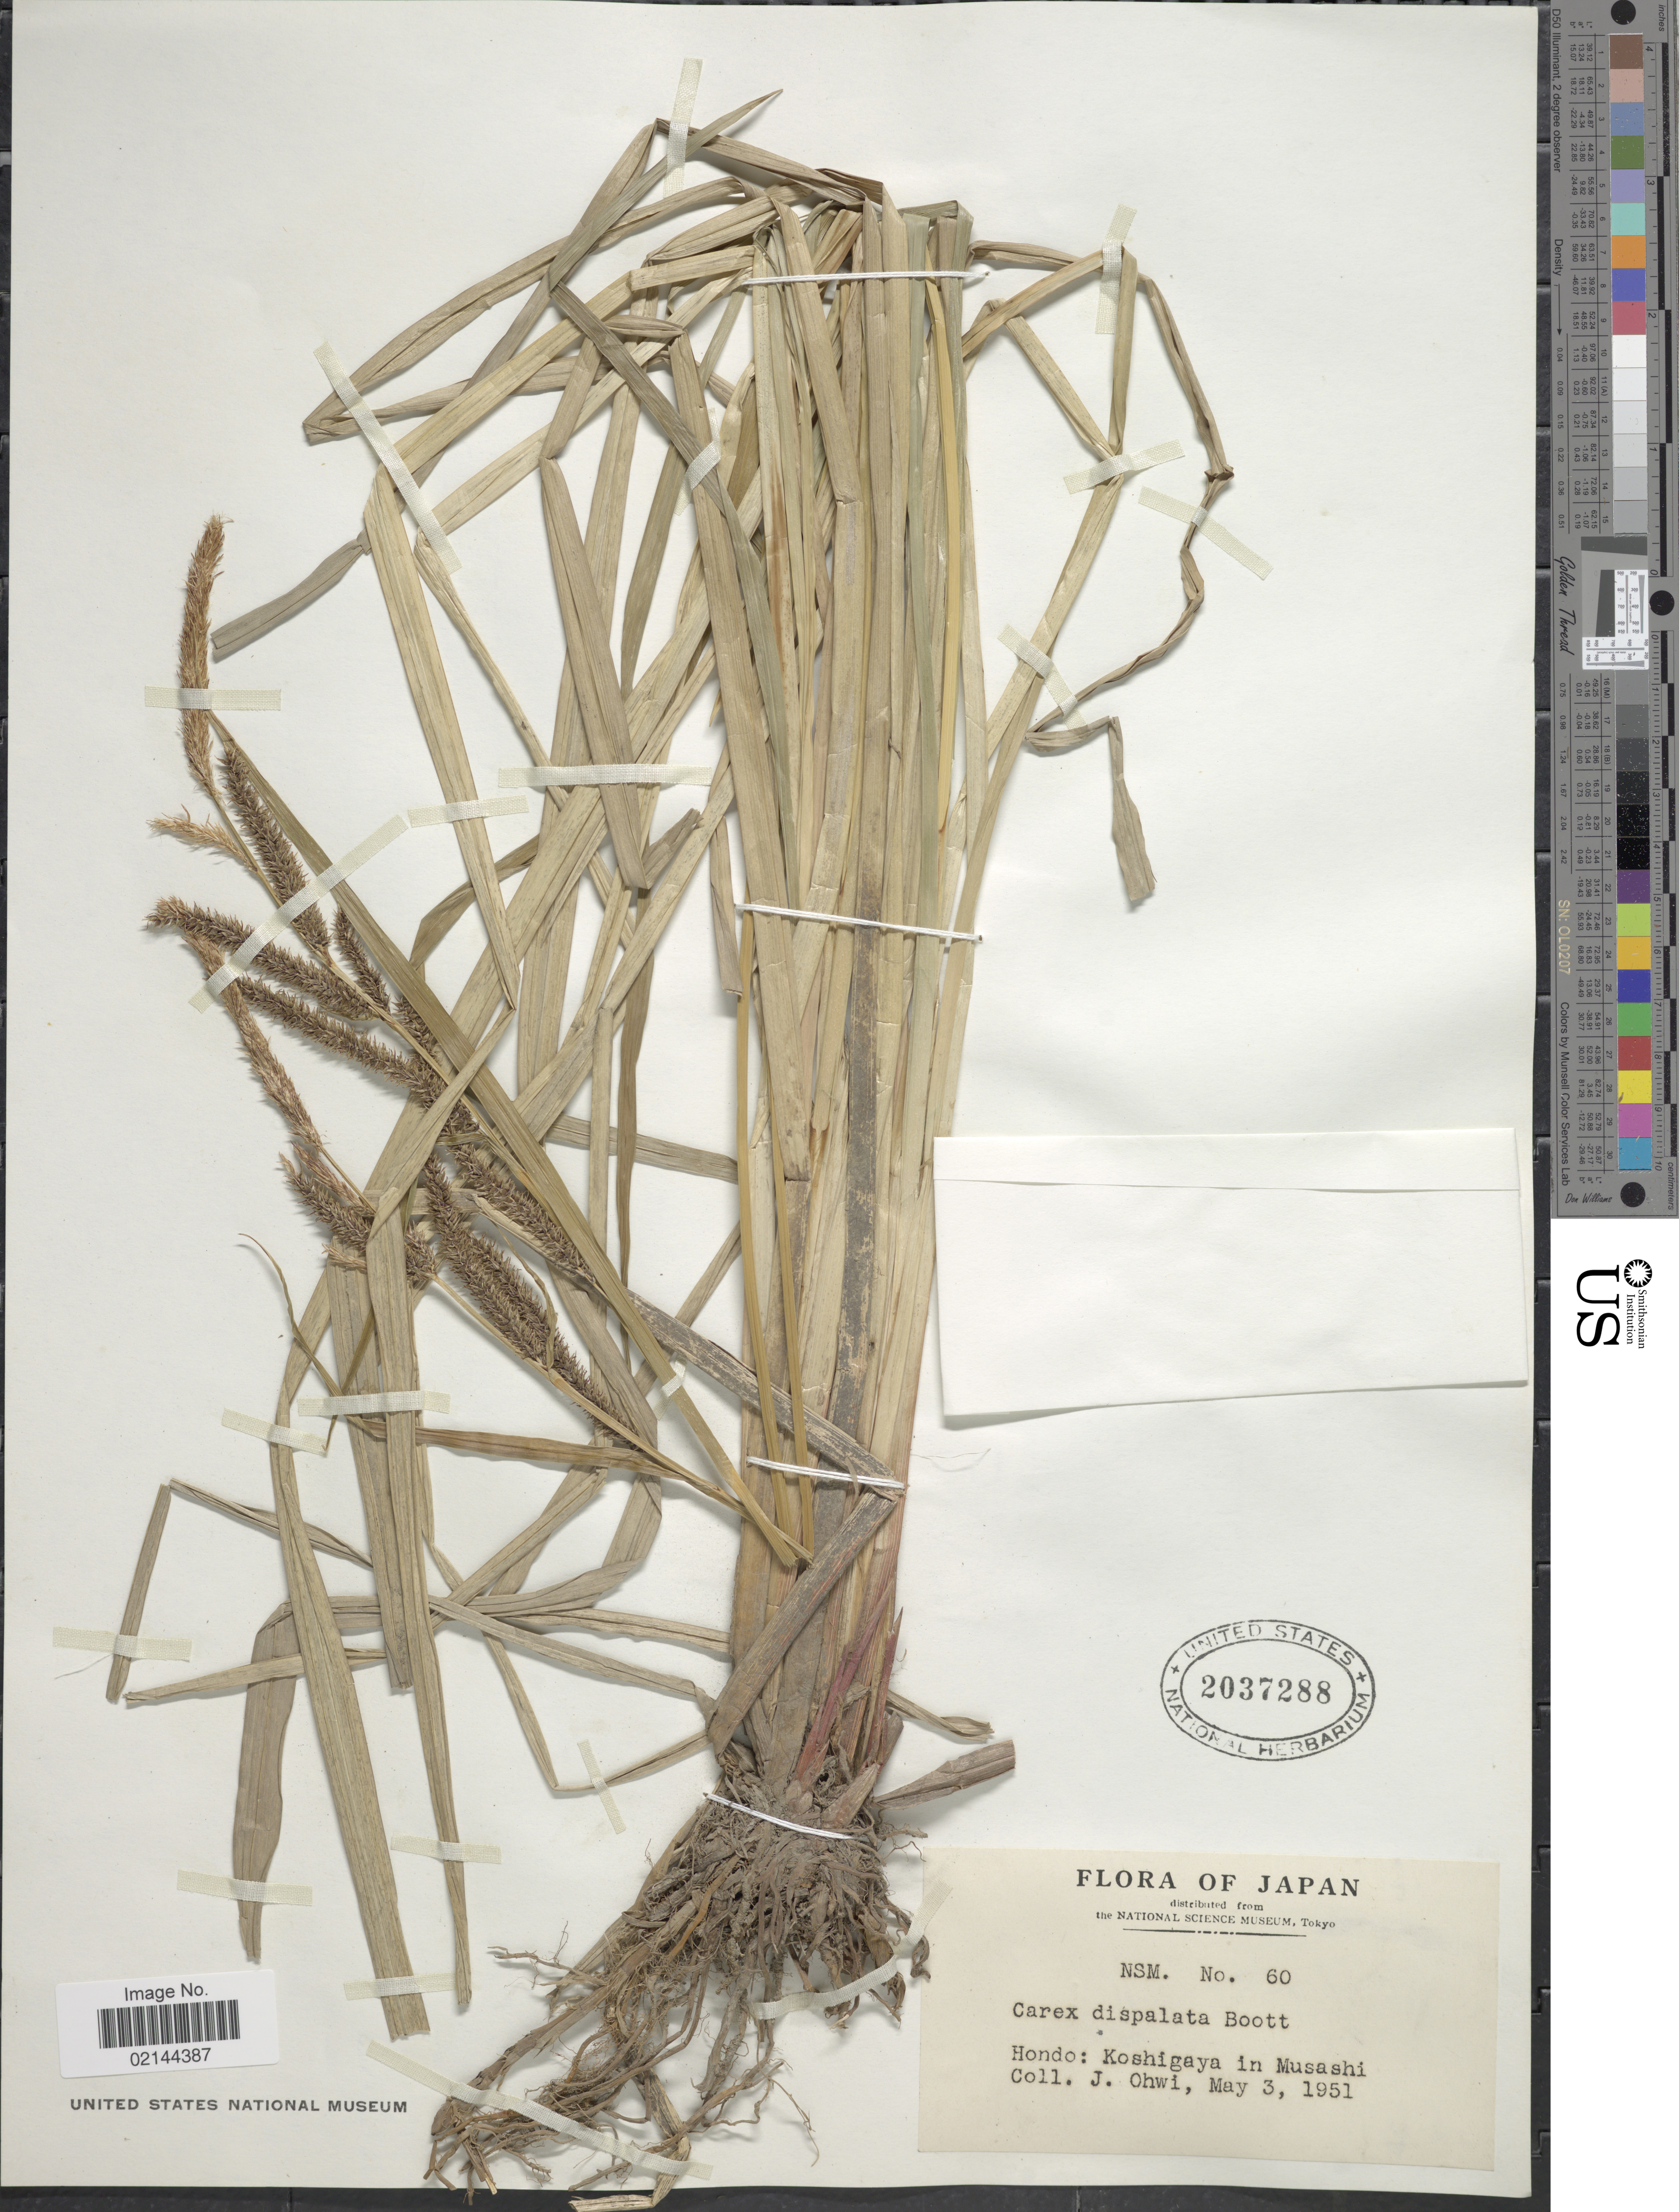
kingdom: Plantae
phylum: Tracheophyta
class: Liliopsida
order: Poales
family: Cyperaceae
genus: Carex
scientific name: Carex dispalata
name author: Boott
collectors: J. Ohwi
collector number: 60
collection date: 1951-05-03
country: Japan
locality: Hondo: Koshigaya in Musashi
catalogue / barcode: US 2037288